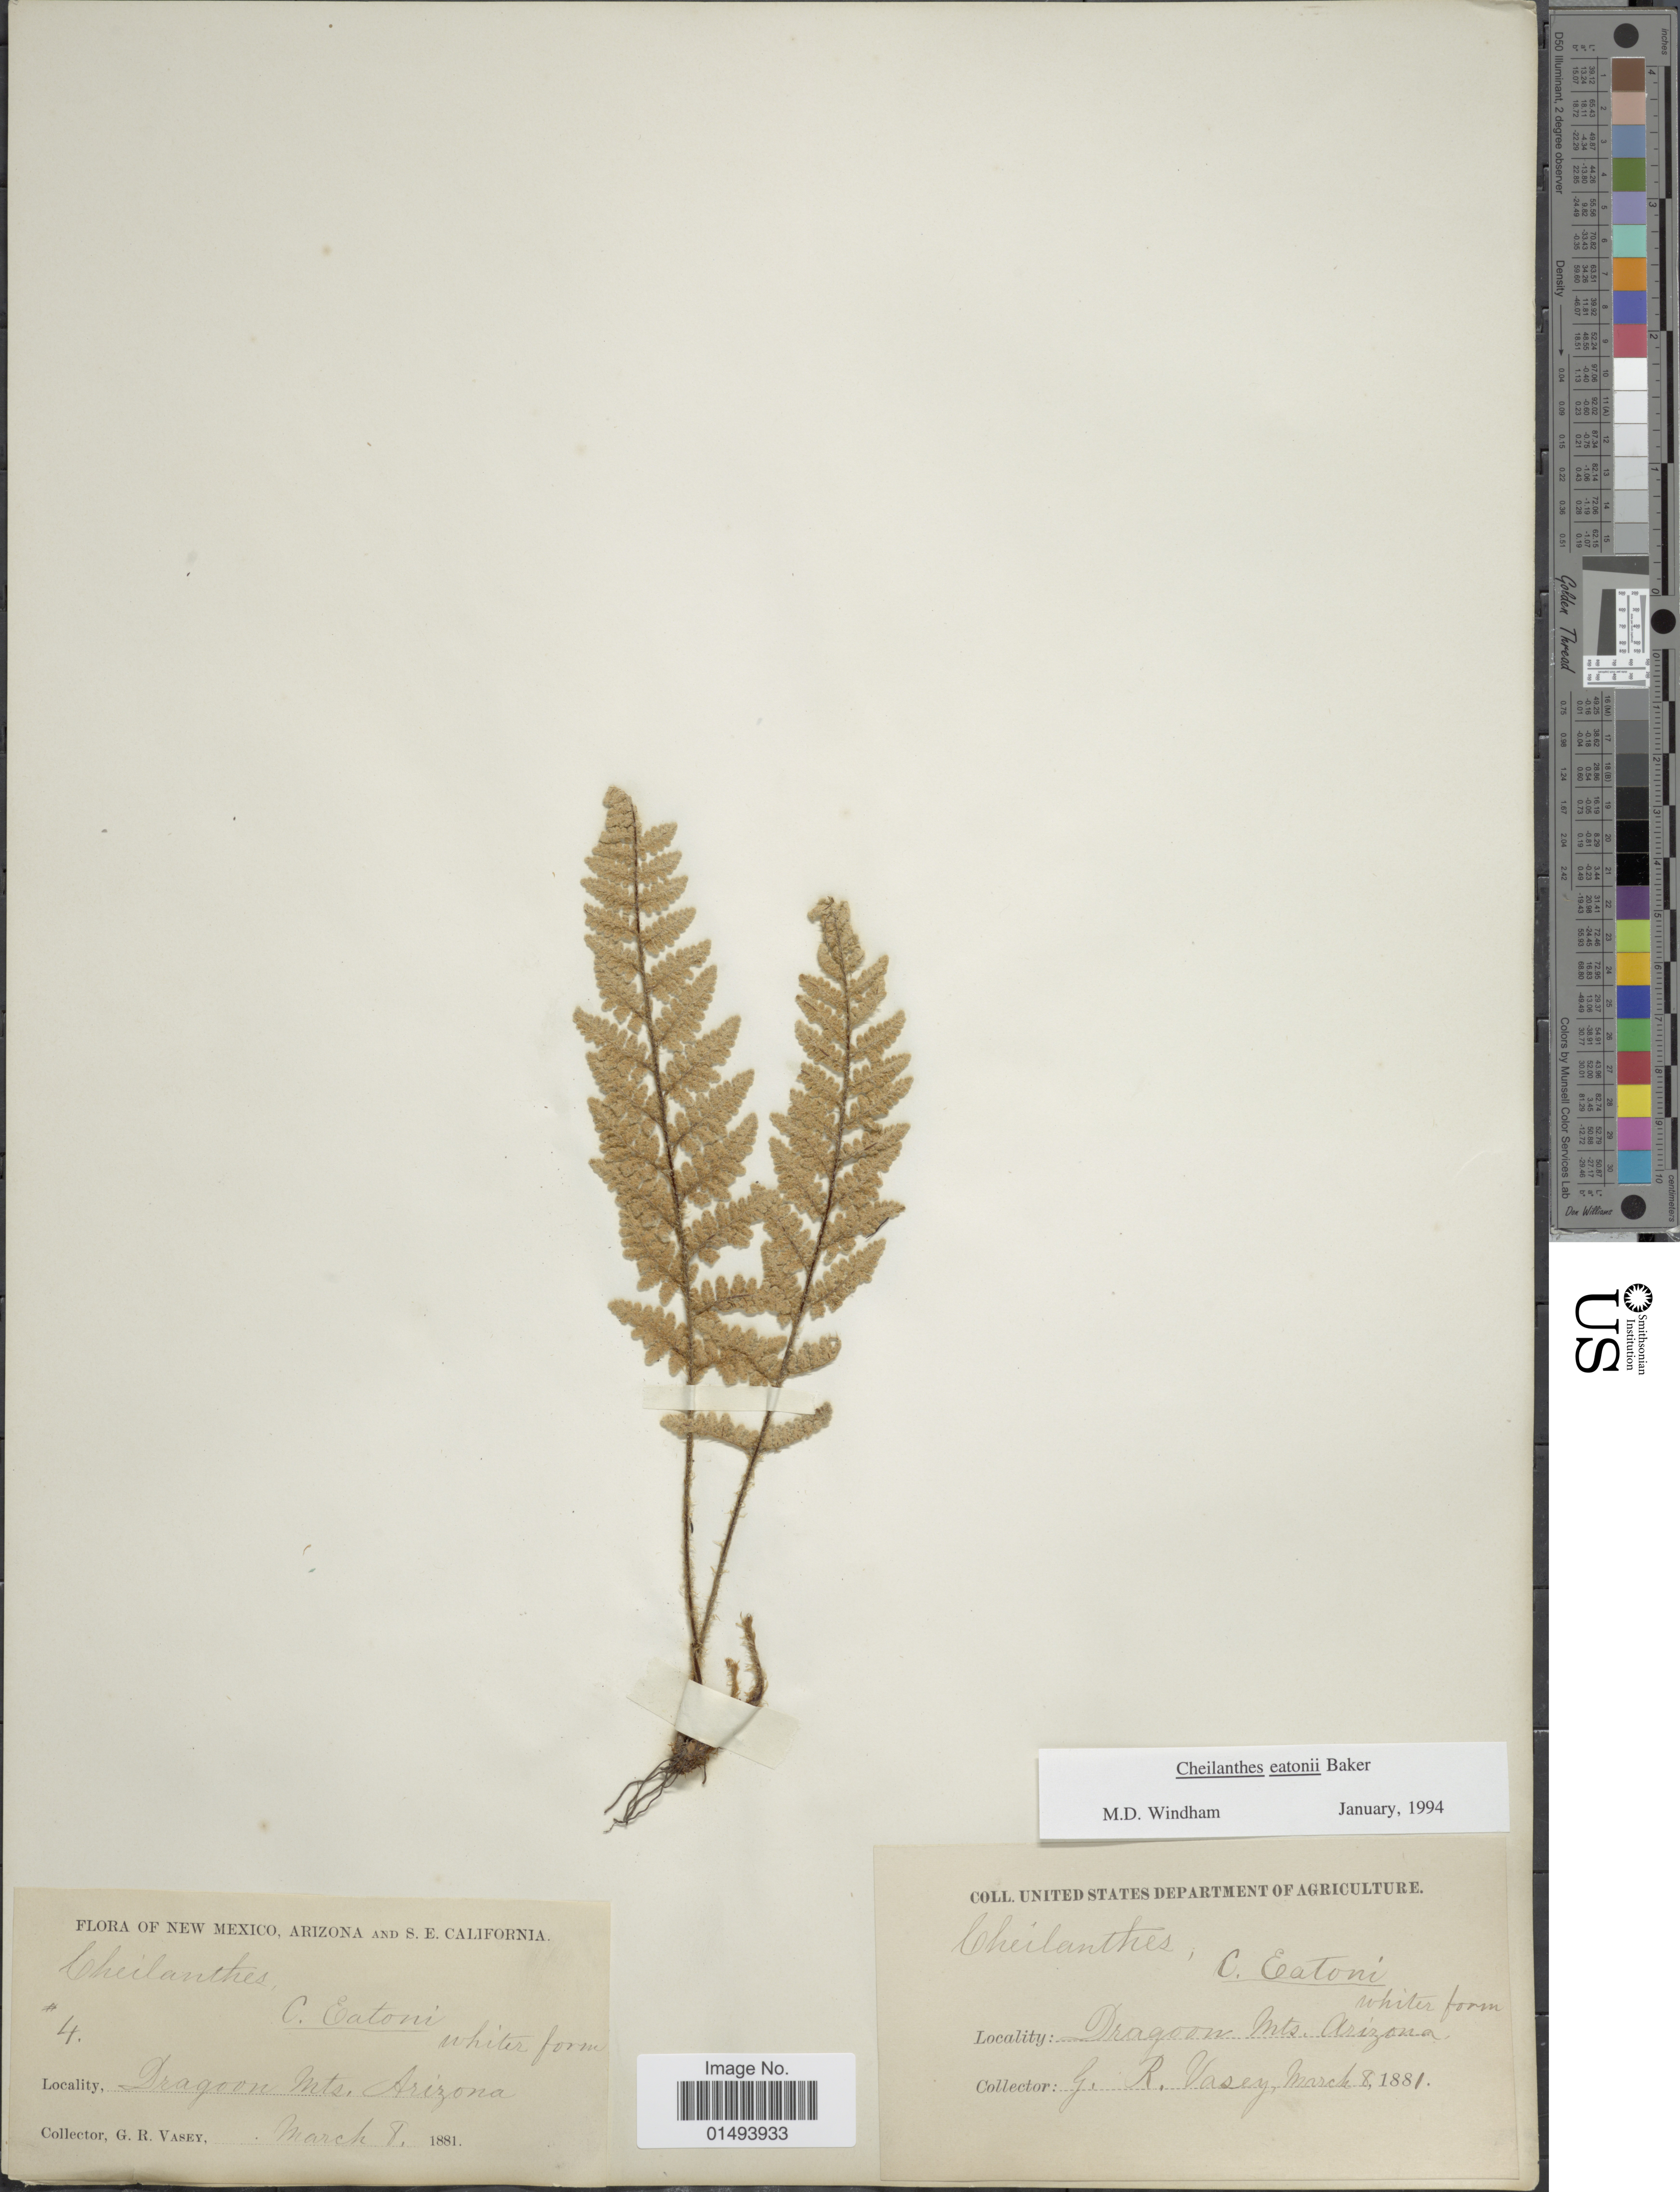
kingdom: Plantae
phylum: Tracheophyta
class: Polypodiopsida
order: Polypodiales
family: Pteridaceae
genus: Myriopteris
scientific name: Myriopteris rufa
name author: Fée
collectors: G. R. Vasey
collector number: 4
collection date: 1881-03-08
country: United States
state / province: Arizona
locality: Flora of New Mexico, Arizona and S.E. California, Dragoon Mts.